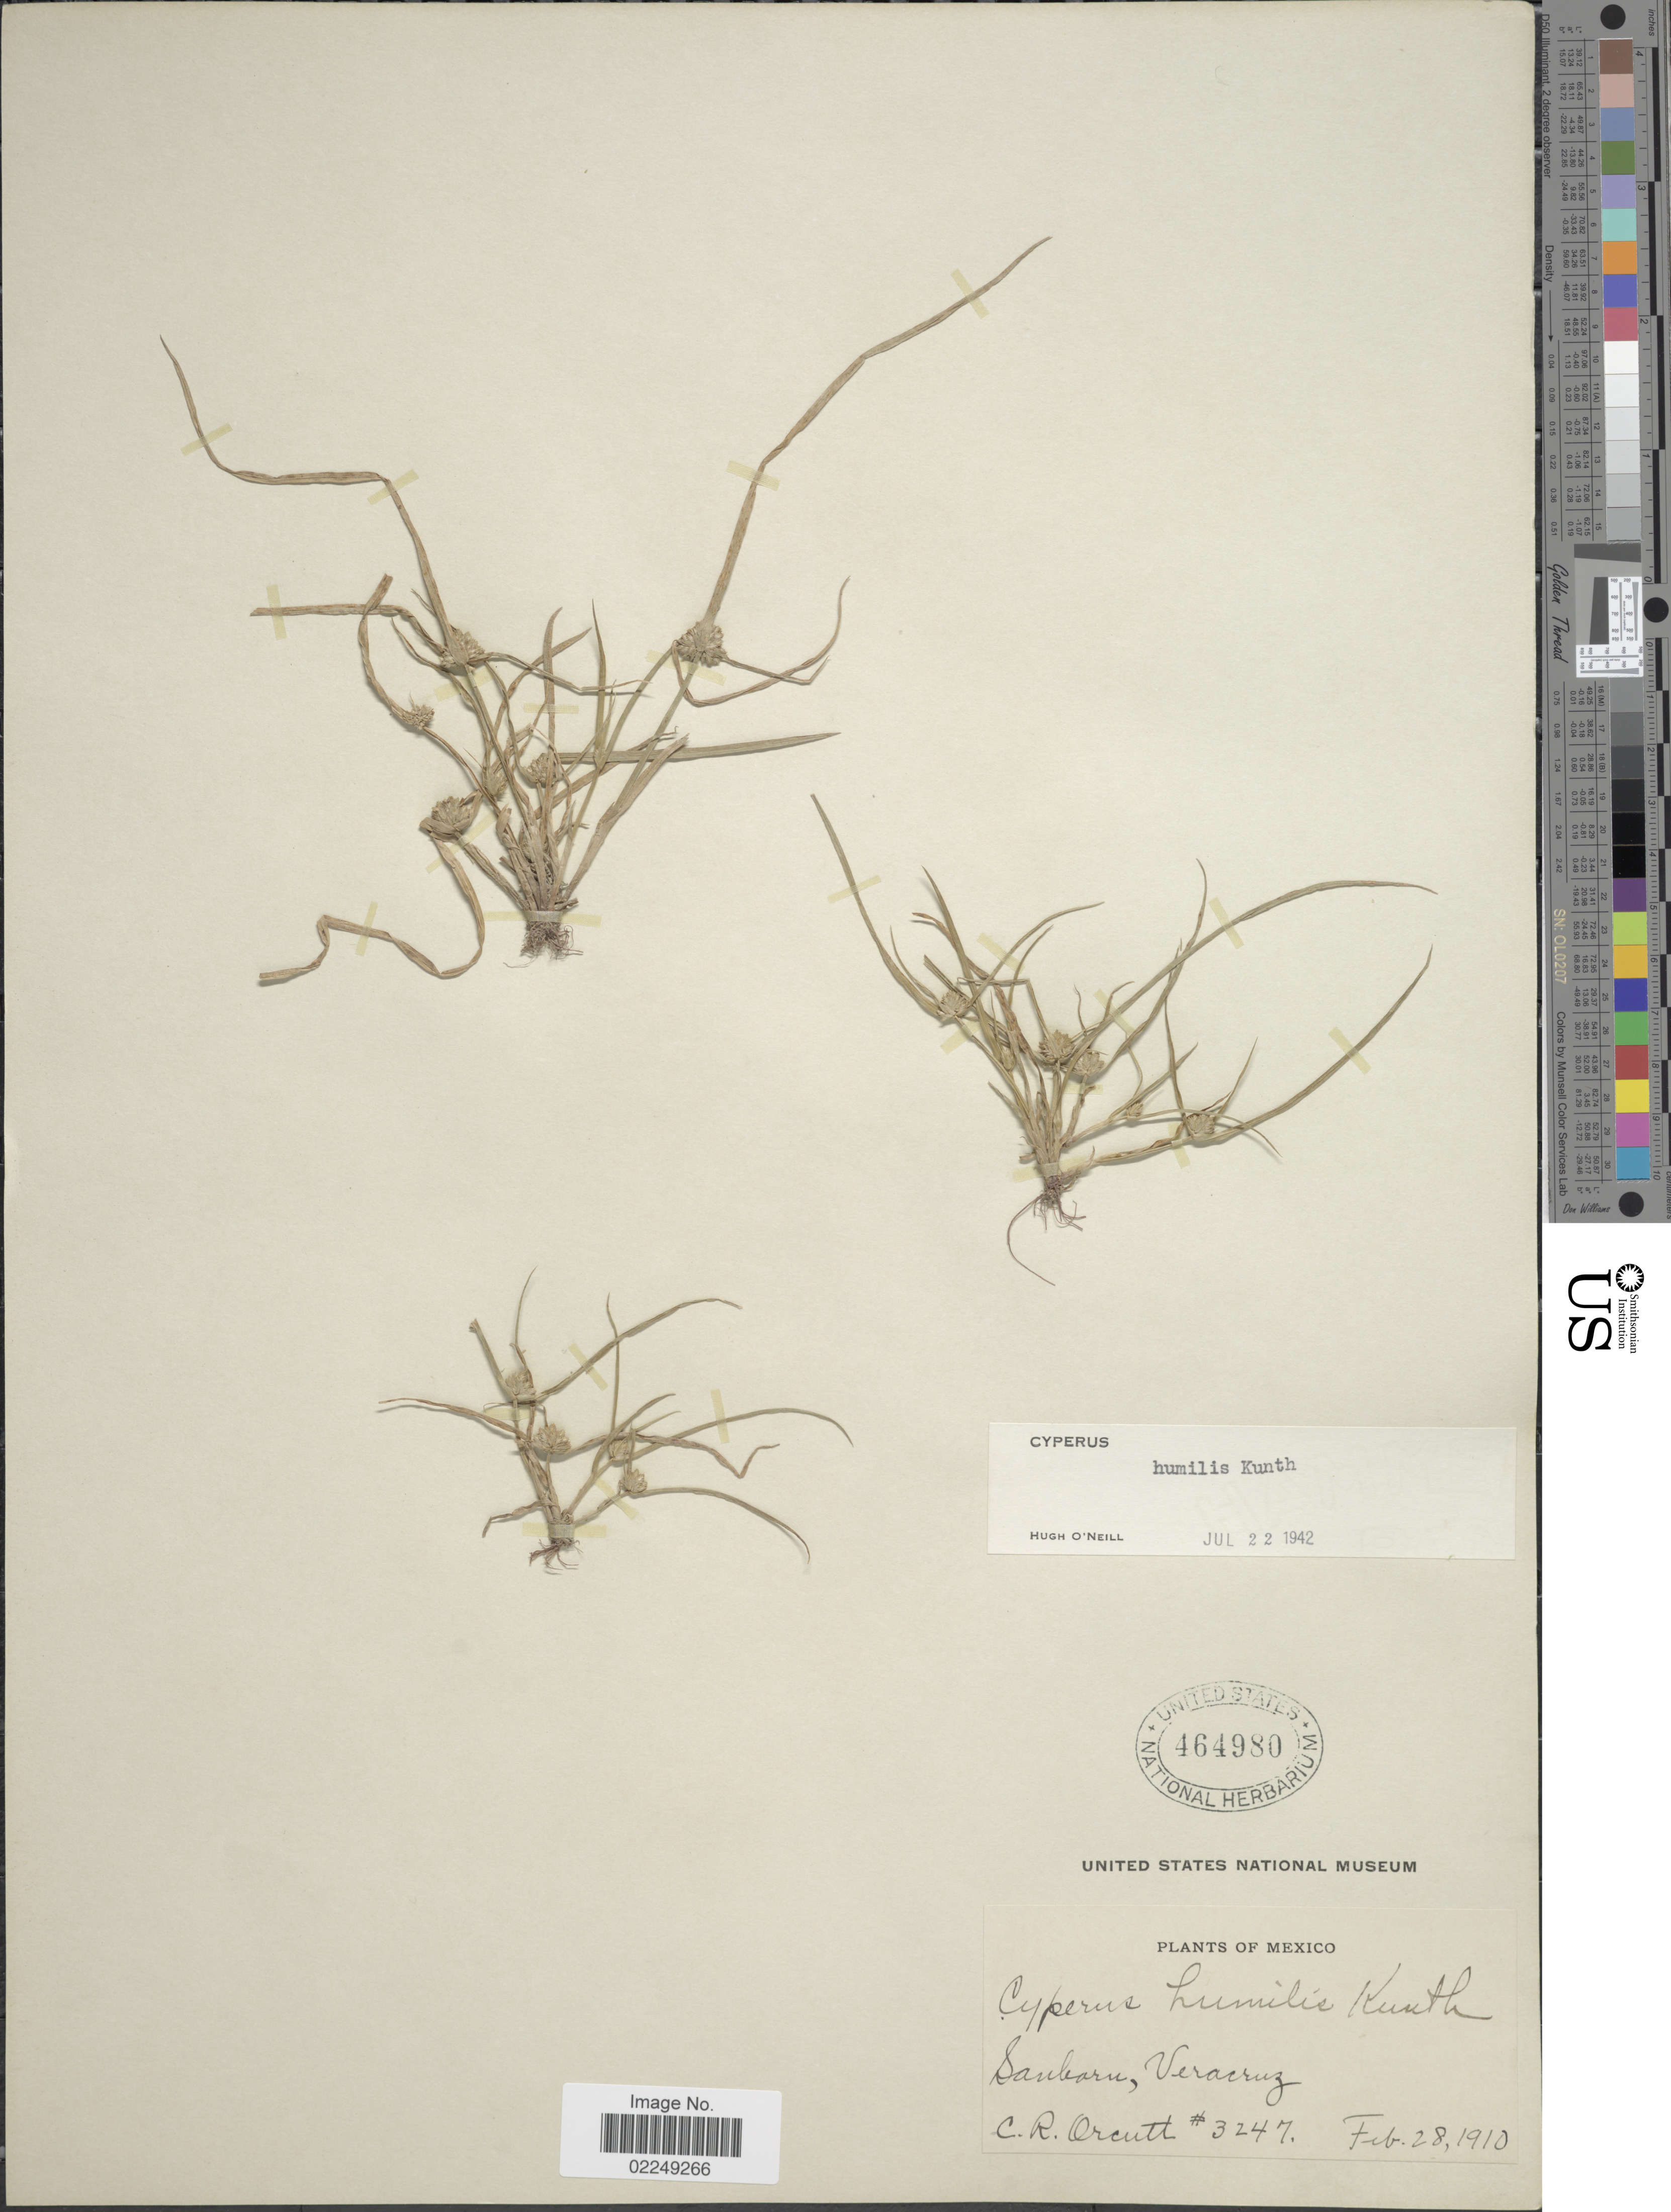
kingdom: Plantae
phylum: Tracheophyta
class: Liliopsida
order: Poales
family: Cyperaceae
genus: Cyperus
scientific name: Cyperus humilis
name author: Kunth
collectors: C. R. Orcutt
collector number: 3247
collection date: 1910-02-28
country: Mexico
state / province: Veracruz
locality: Sanborn, Veracruz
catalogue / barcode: US 464980